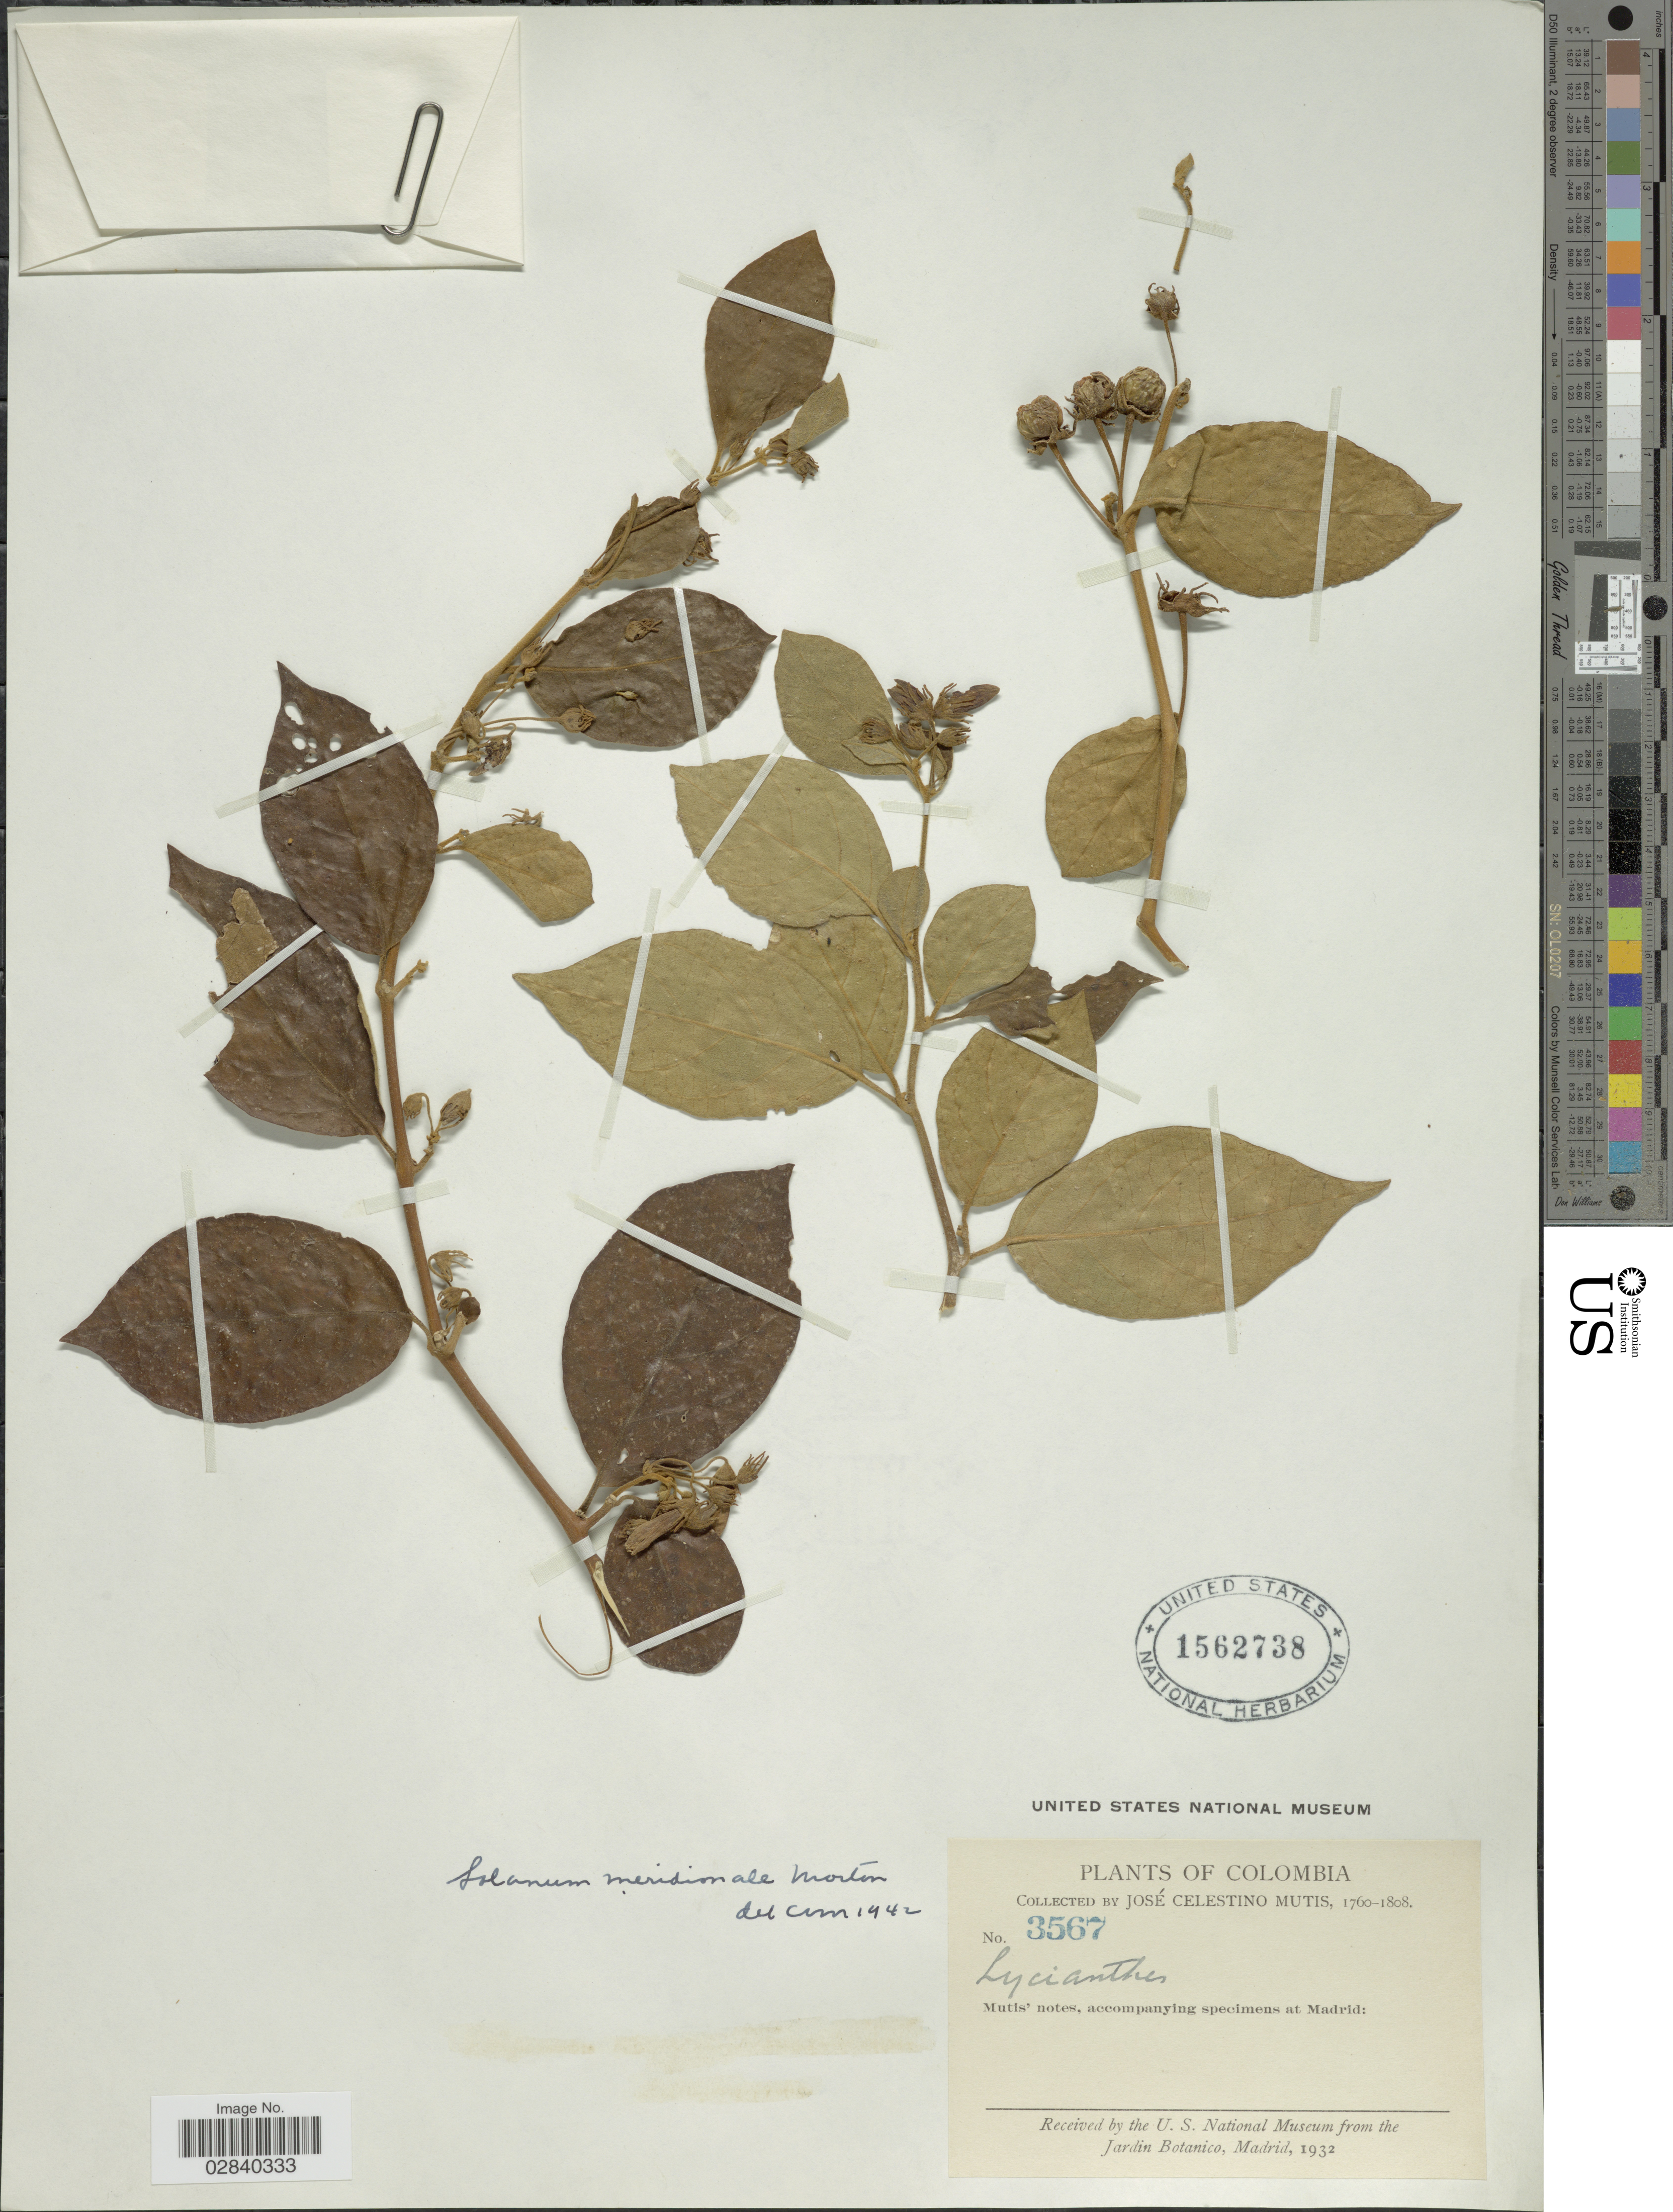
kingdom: Plantae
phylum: Tracheophyta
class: Magnoliopsida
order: Solanales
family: Solanaceae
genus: Lycianthes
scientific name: Lycianthes columbiana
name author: Bitter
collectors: J. C. B. Mutis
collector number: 3567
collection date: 1760/1808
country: Colombia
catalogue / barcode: US 1562738